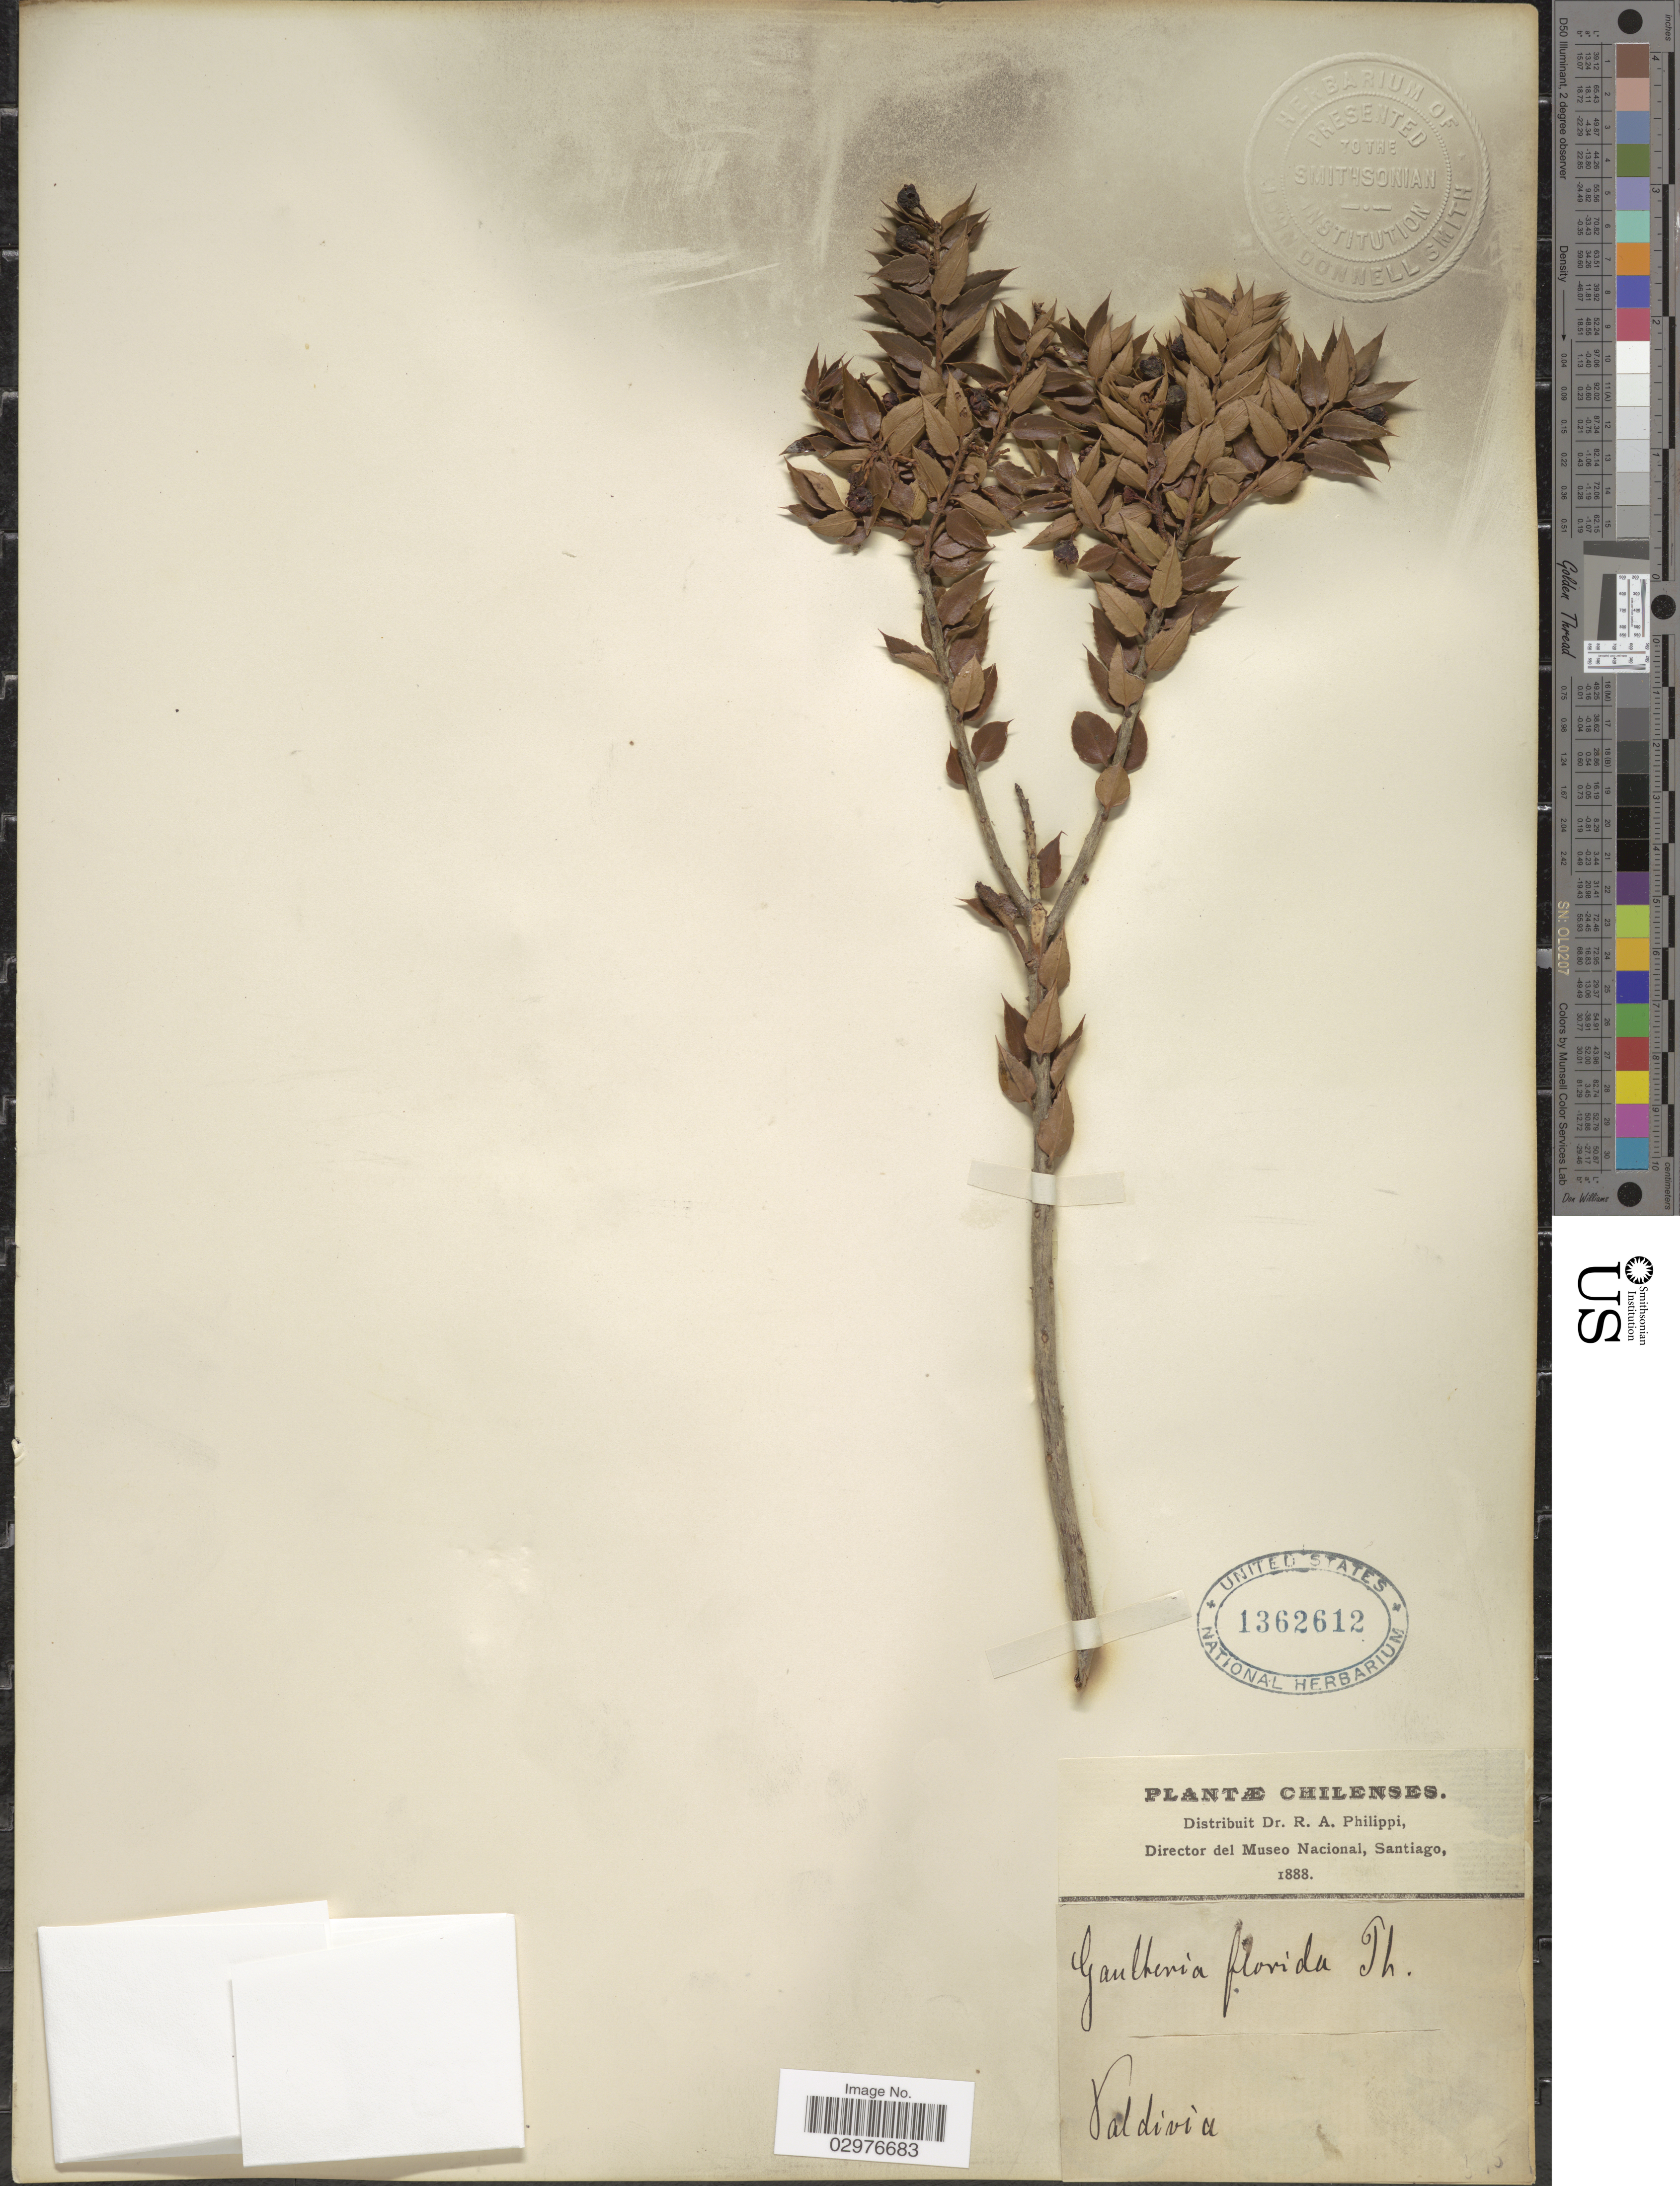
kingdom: Plantae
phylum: Tracheophyta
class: Magnoliopsida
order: Ericales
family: Ericaceae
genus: Gaultheria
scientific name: Gaultheria phillyreifolia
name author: (Pers.) Sleumer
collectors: R. A. Philippi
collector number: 595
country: Chile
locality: Valdivia.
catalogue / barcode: US 1362612